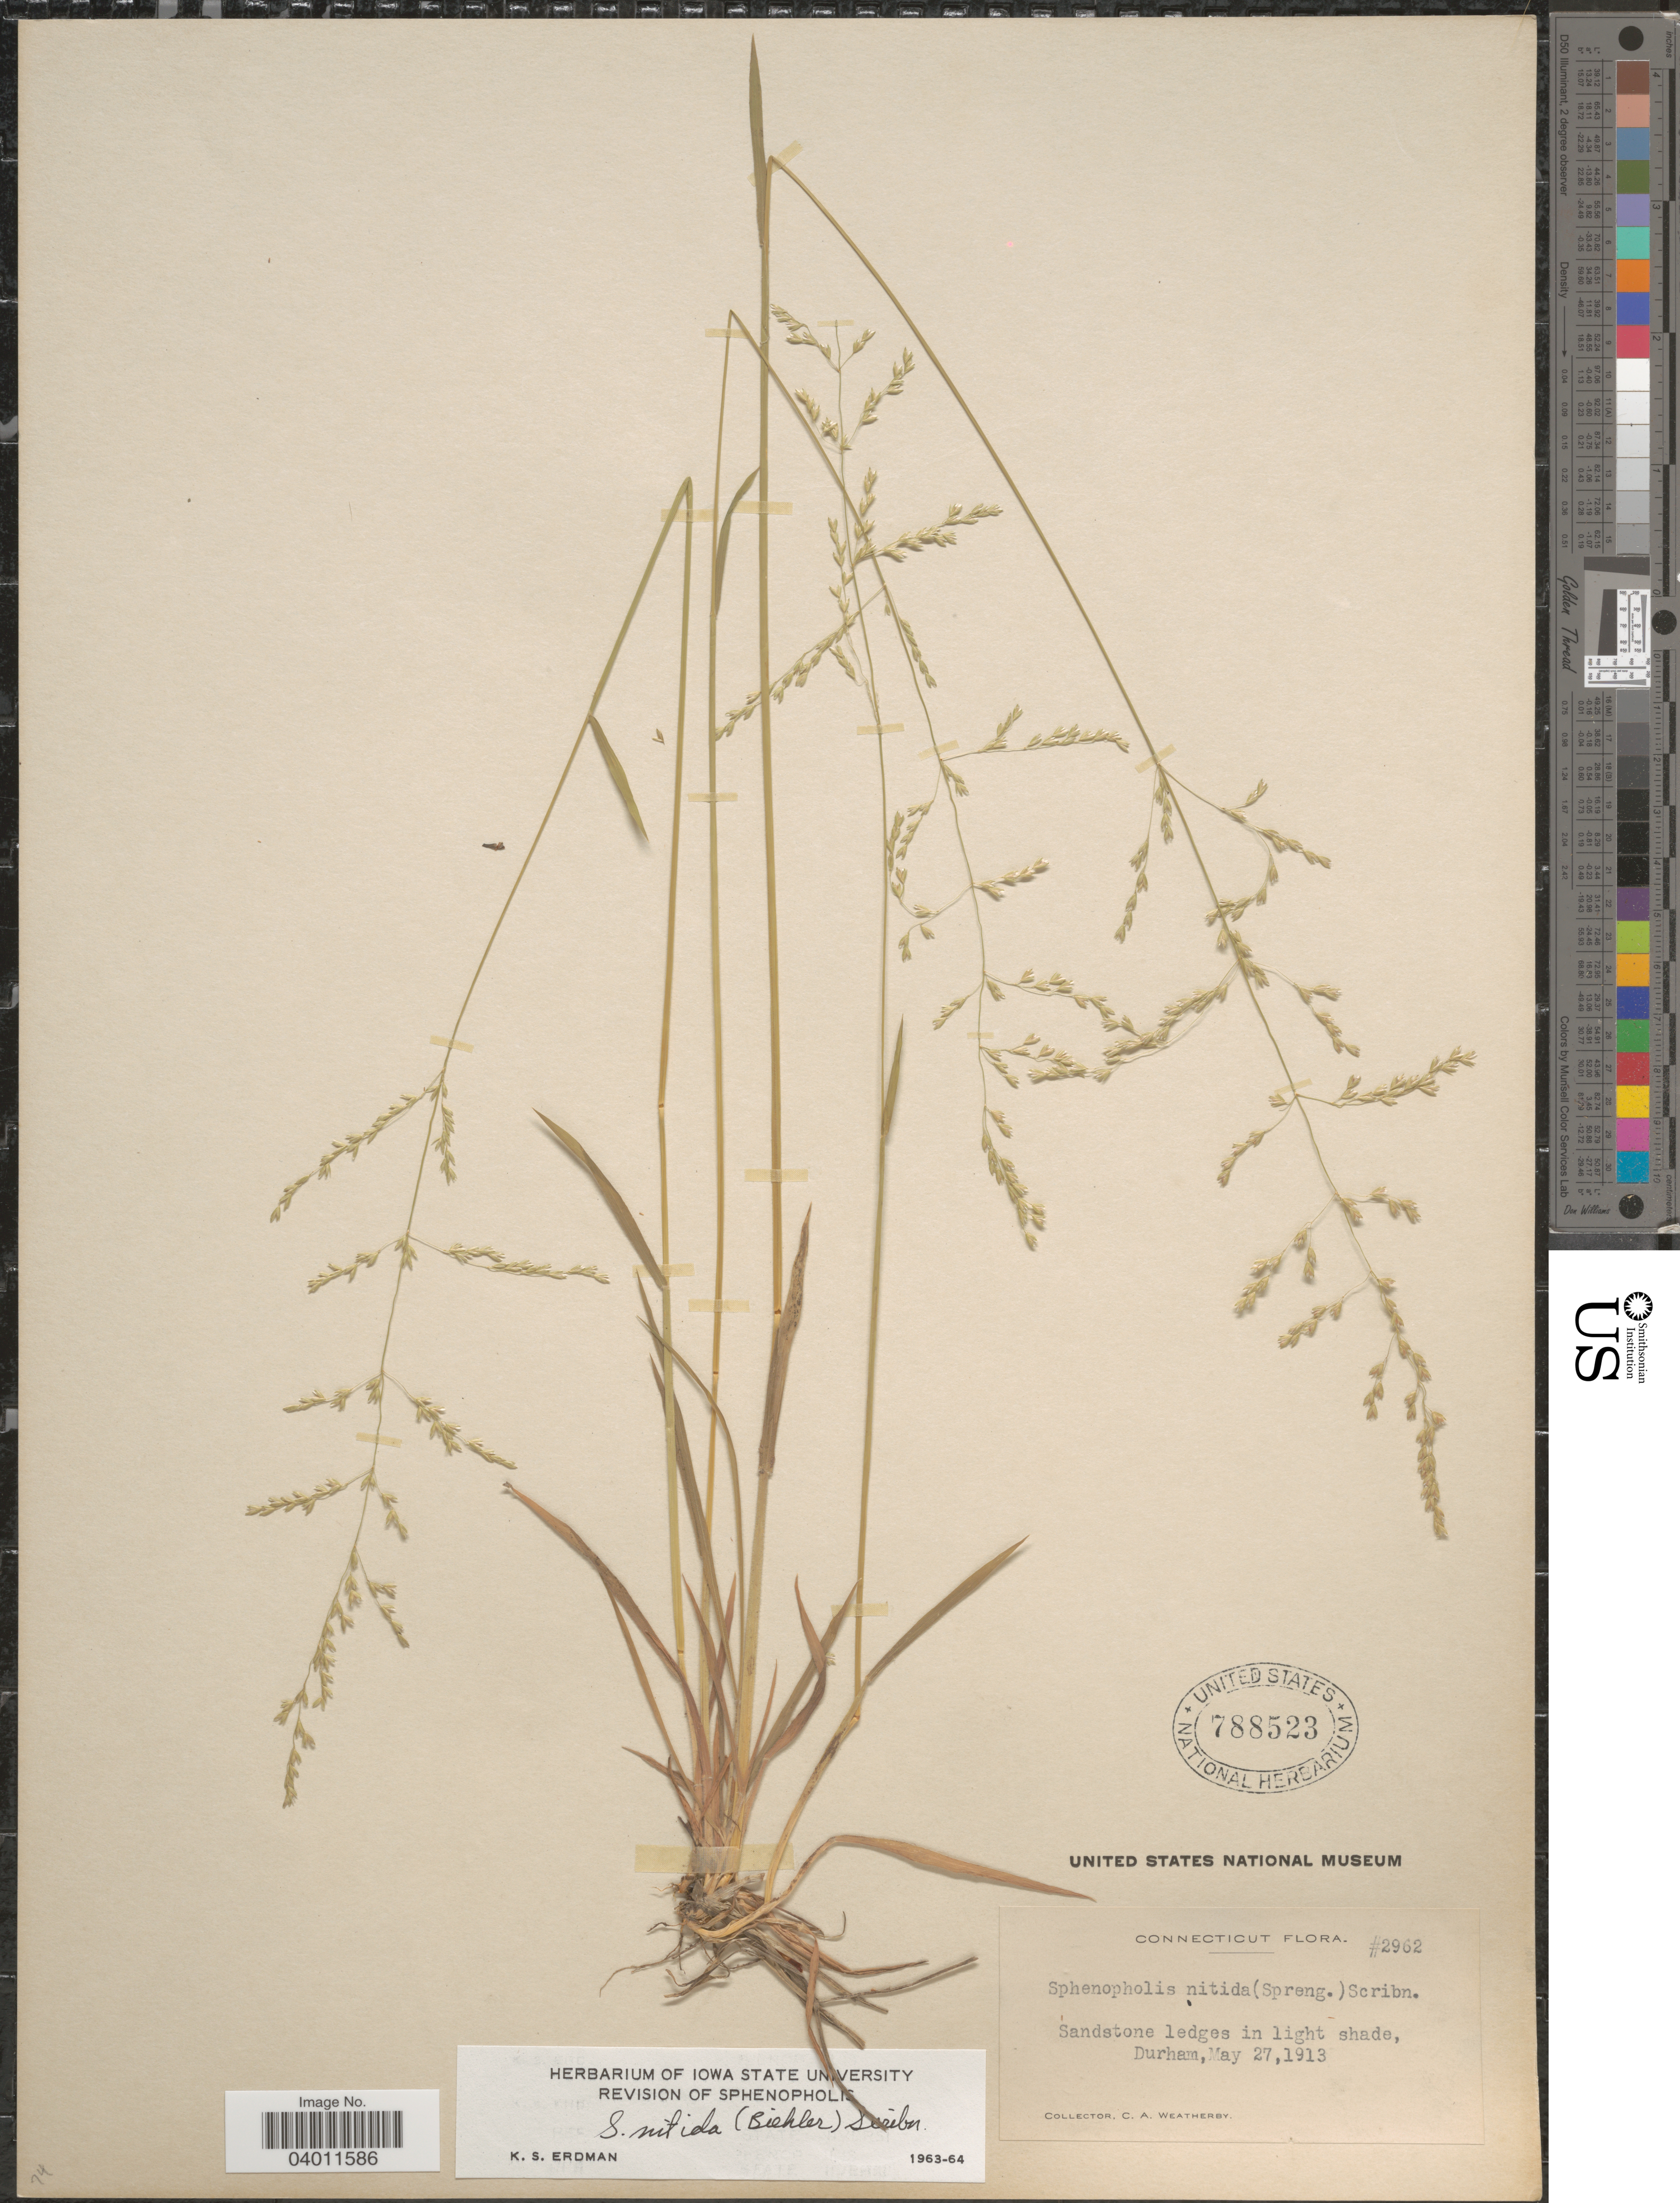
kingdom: Plantae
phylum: Tracheophyta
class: Liliopsida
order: Poales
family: Poaceae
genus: Sphenopholis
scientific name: Sphenopholis nitida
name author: (Biehler) Scribn.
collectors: C. A. Weatherby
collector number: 2962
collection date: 1913-05-27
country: United States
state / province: Connecticut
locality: Sandstone ledges in light shade, Durham.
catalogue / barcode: US 788523